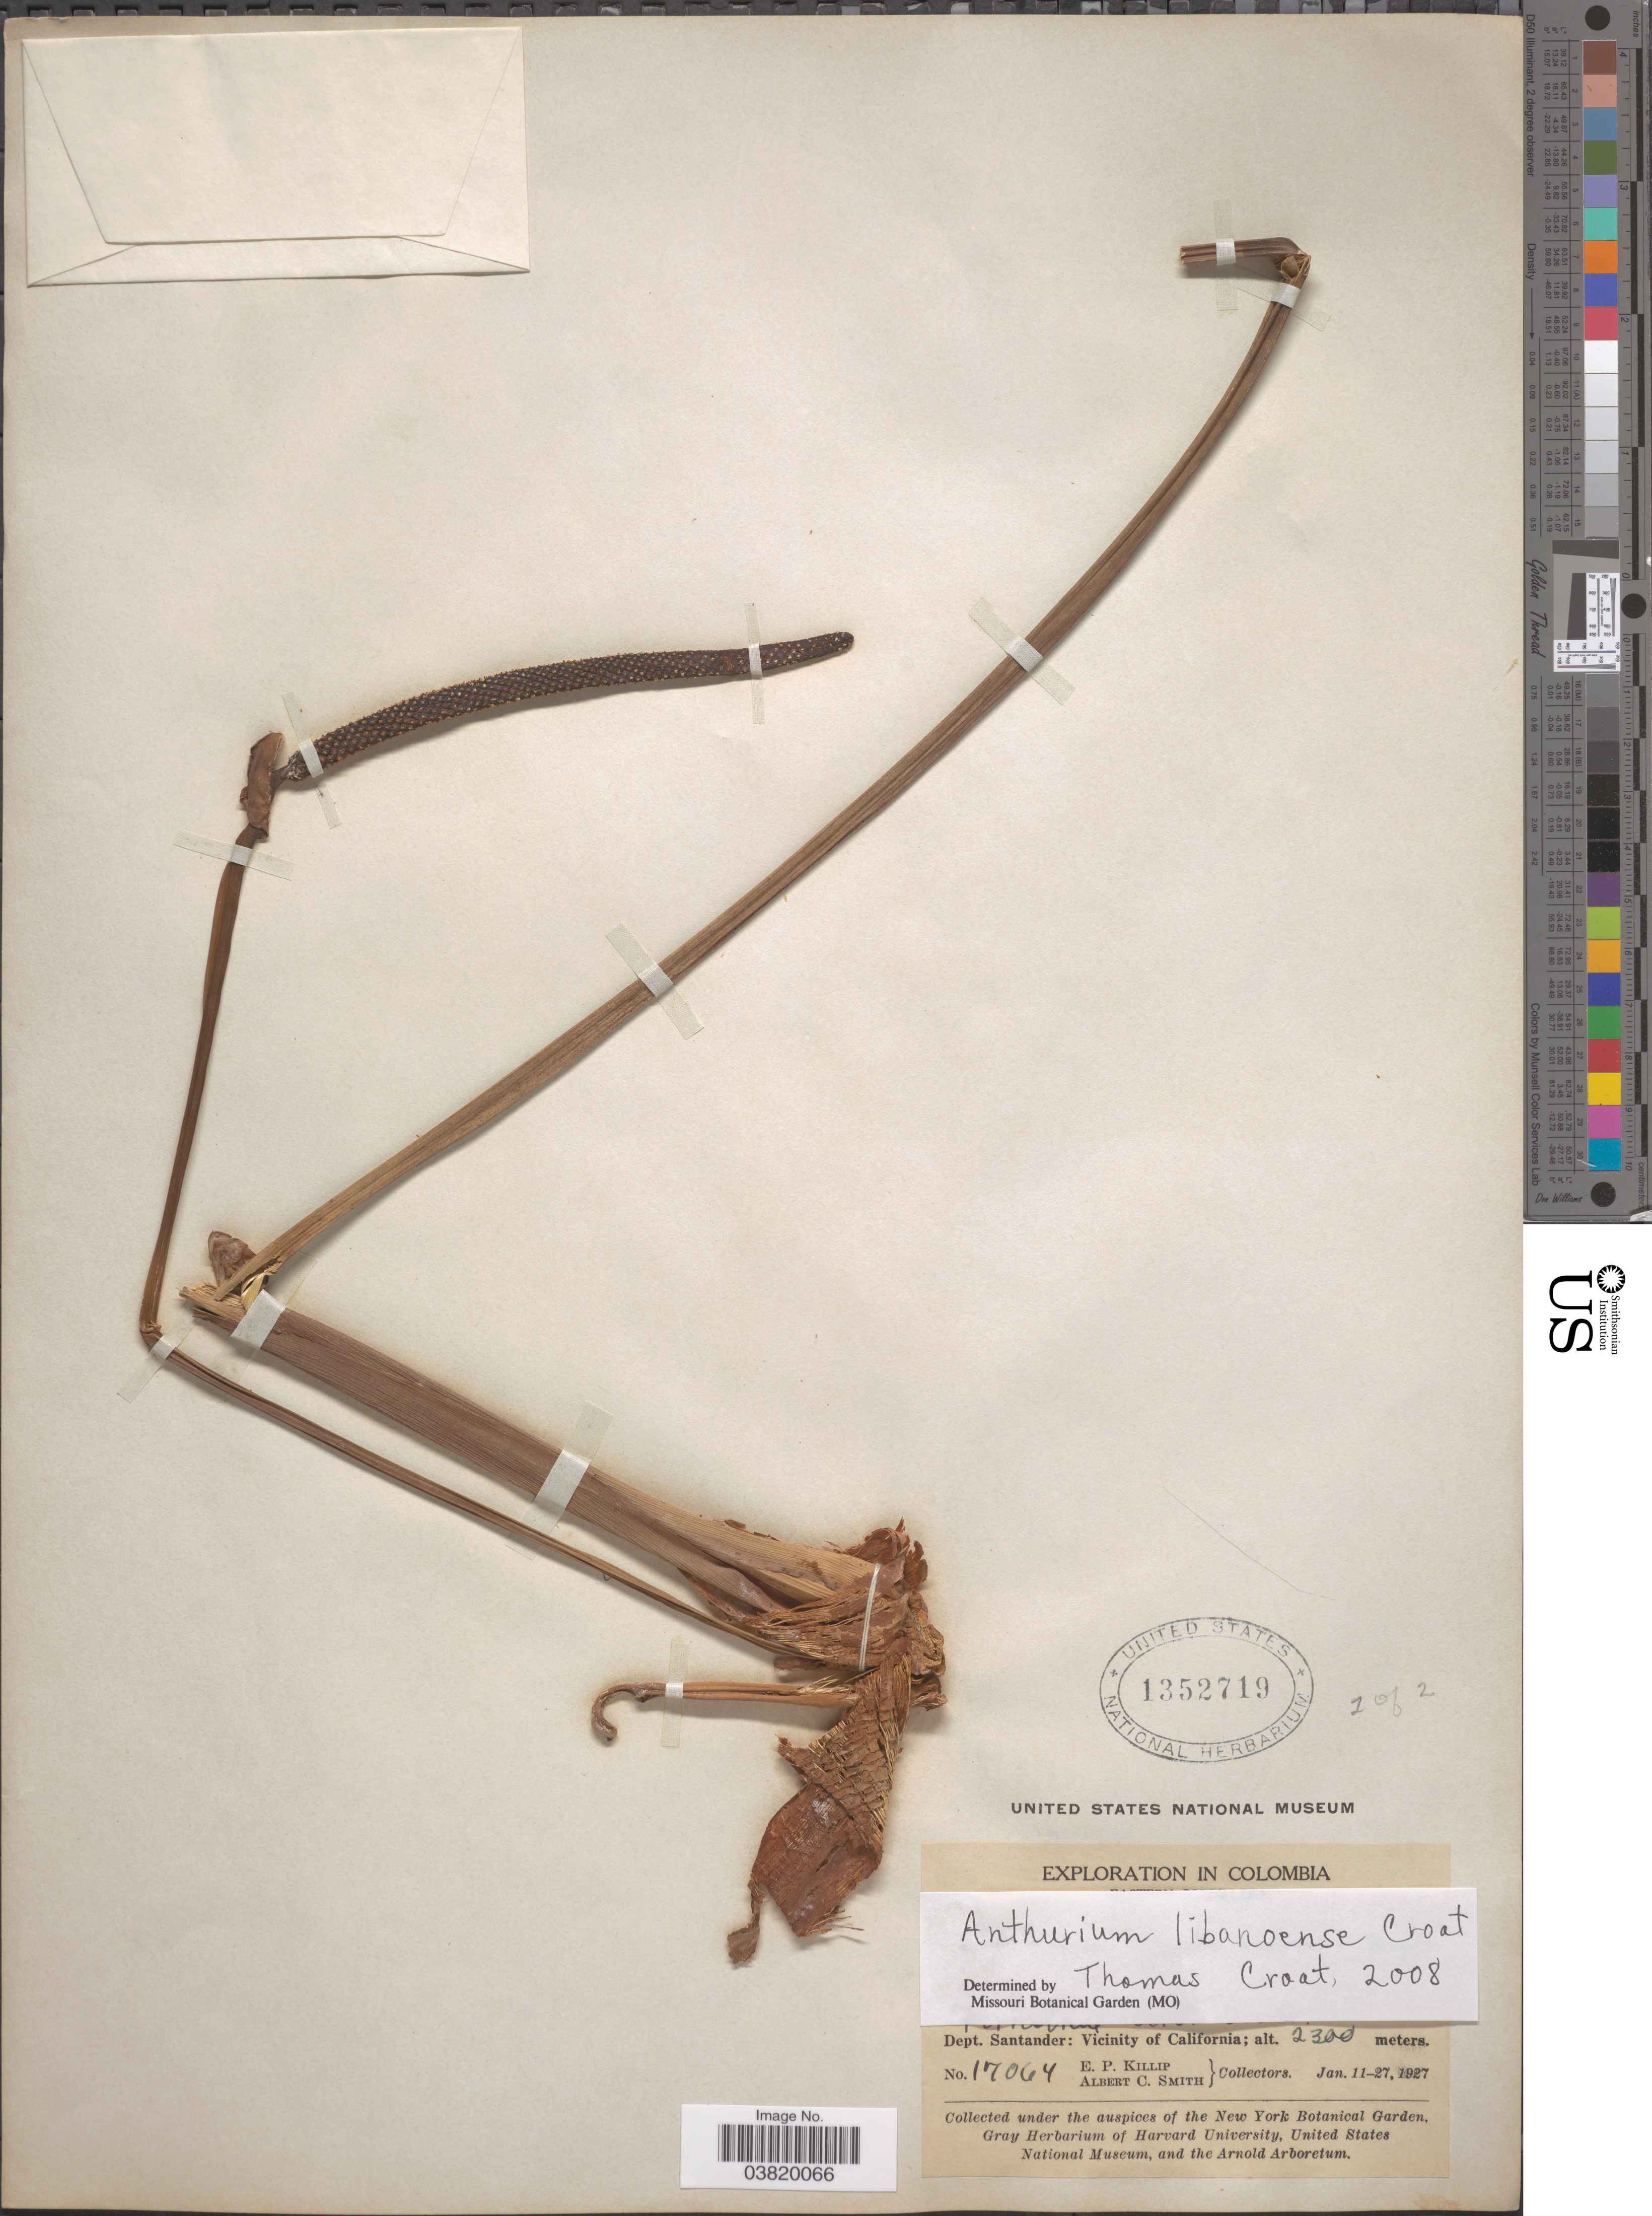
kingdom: Plantae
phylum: Tracheophyta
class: Liliopsida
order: Alismatales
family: Araceae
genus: Anthurium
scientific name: Anthurium libanoense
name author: Croat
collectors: E. P. Killip & A. C. Smith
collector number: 17064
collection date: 1927-01-11/1927-01-27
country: Colombia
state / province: Santander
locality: Dept. Santander: Vicinity of California.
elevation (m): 2300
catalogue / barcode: US 1352719